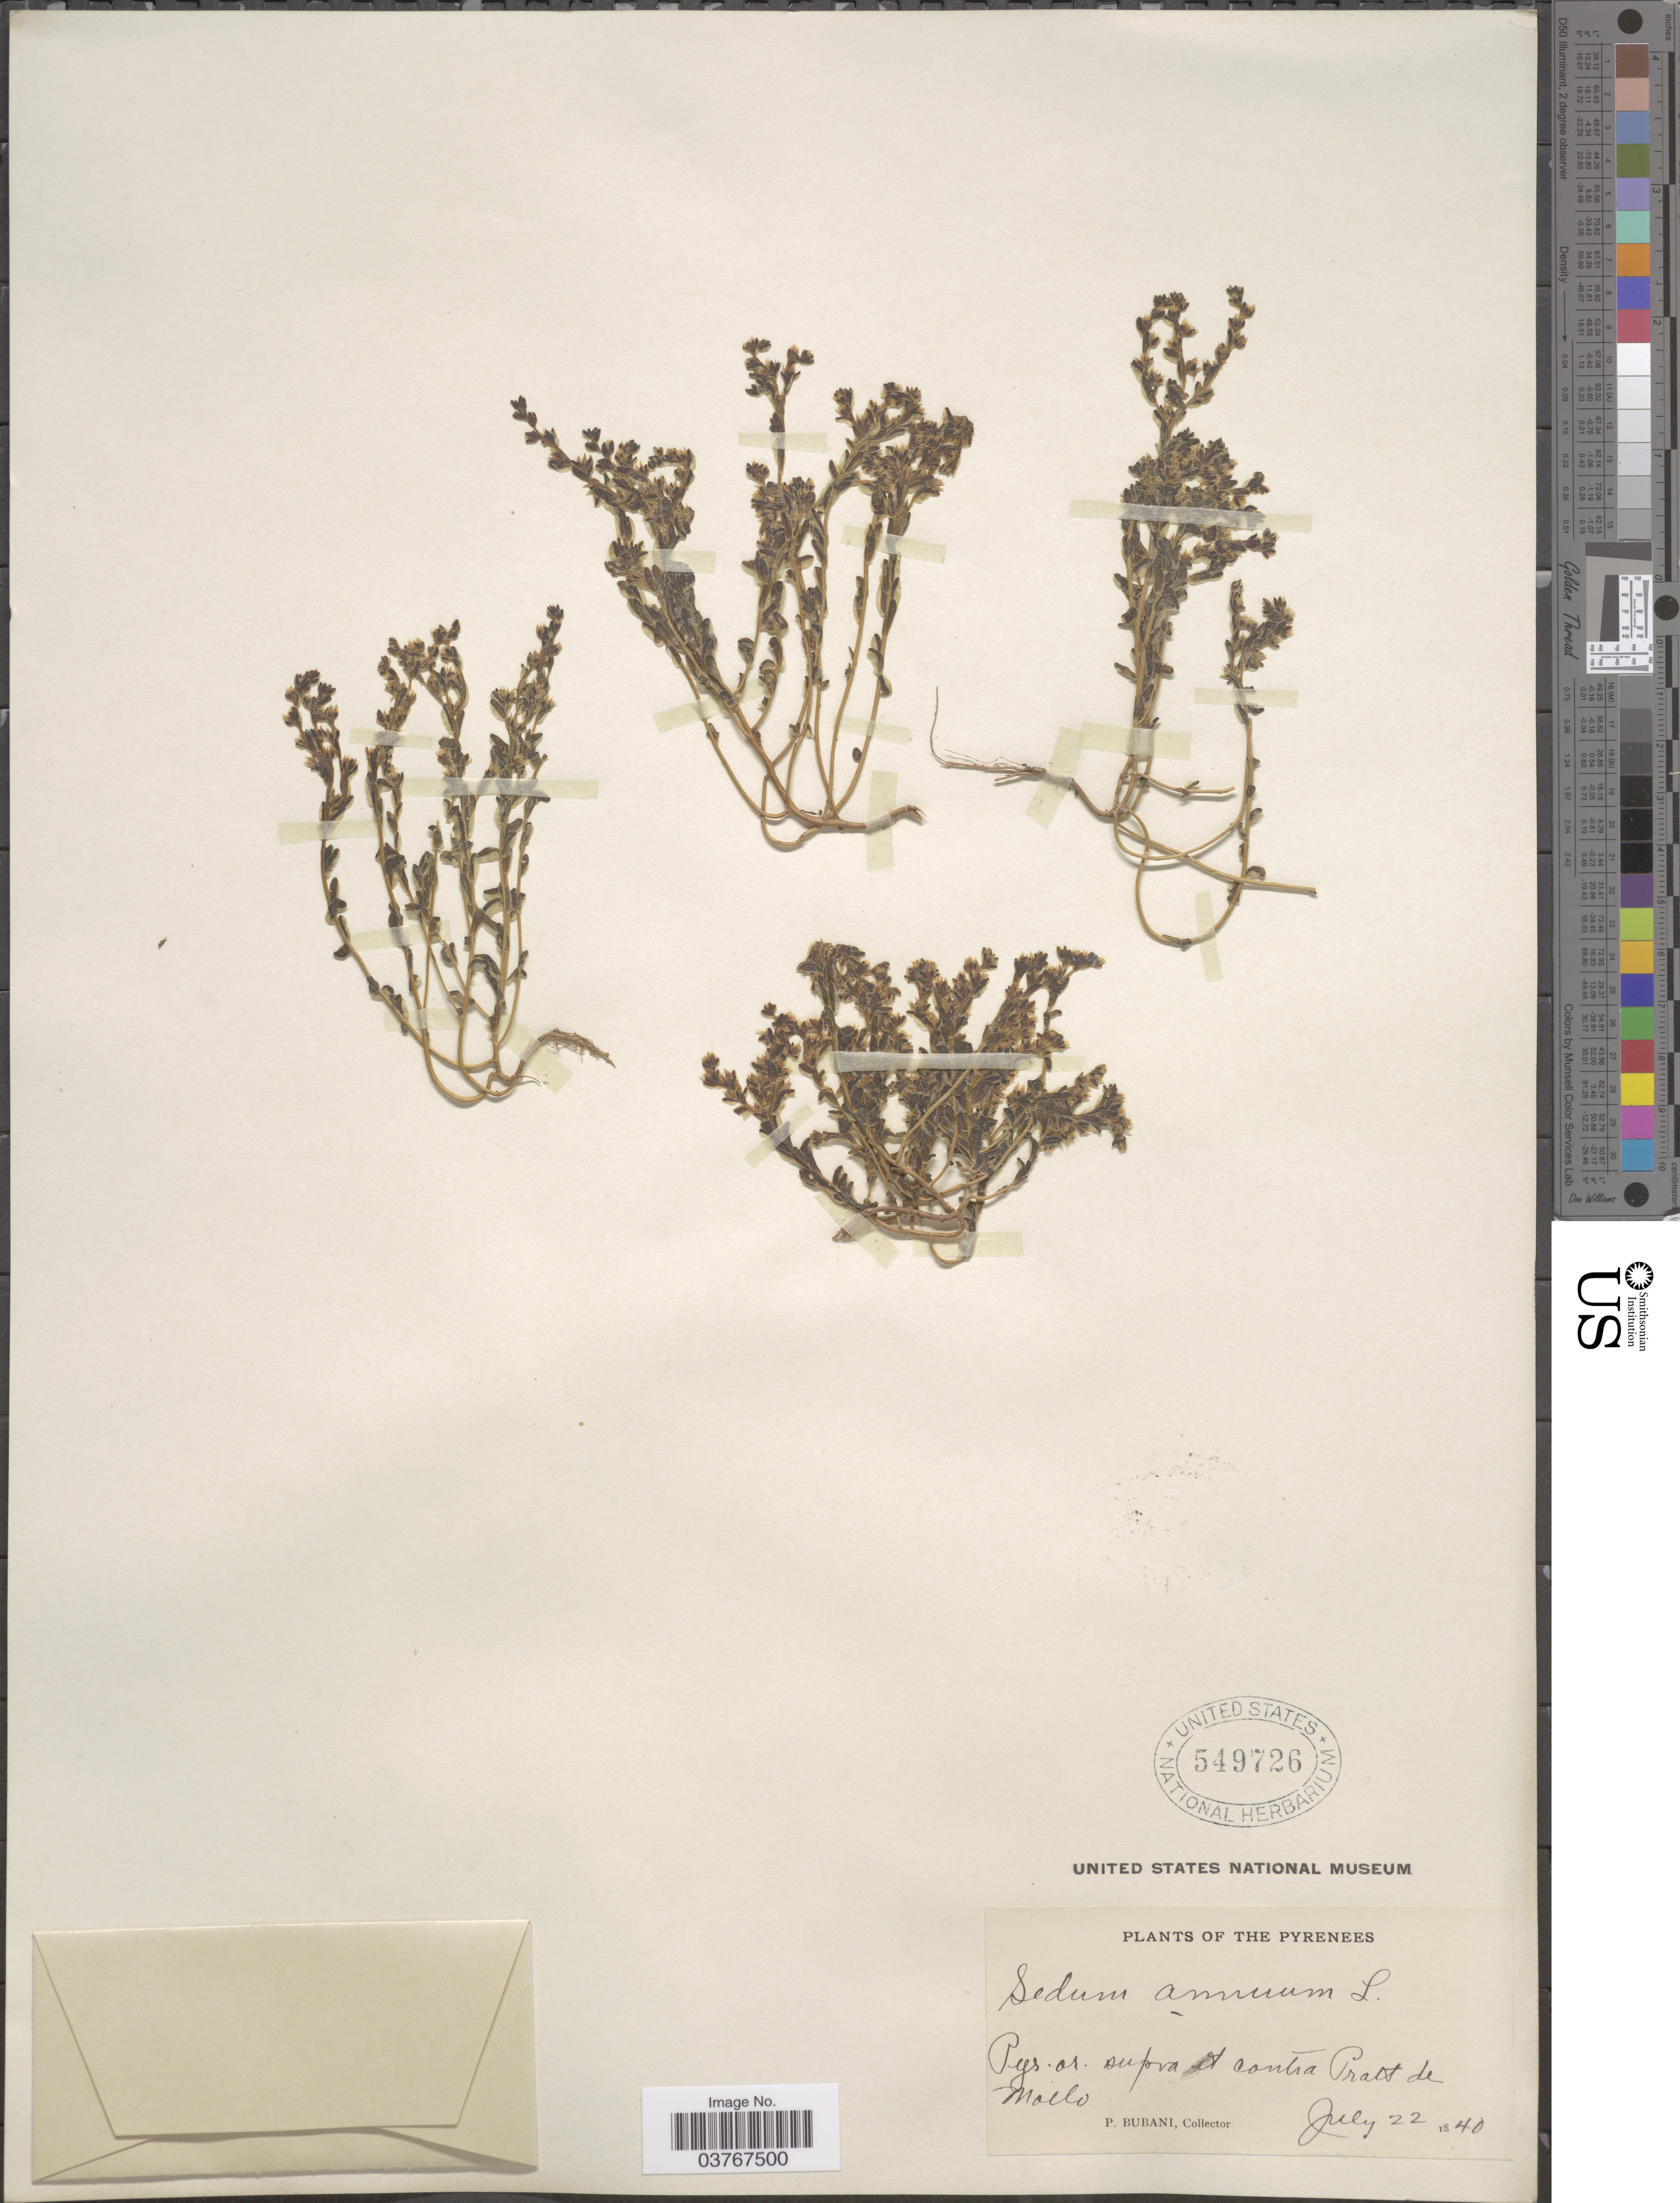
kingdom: Plantae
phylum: Tracheophyta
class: Magnoliopsida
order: Saxifragales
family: Crassulaceae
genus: Sedum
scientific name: Sedum annuum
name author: L.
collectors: P. Bubani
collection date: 1840-07-22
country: France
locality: The Pyrenees. Pyr. or. supra & contra Pratt de Mollo.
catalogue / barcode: US 549726